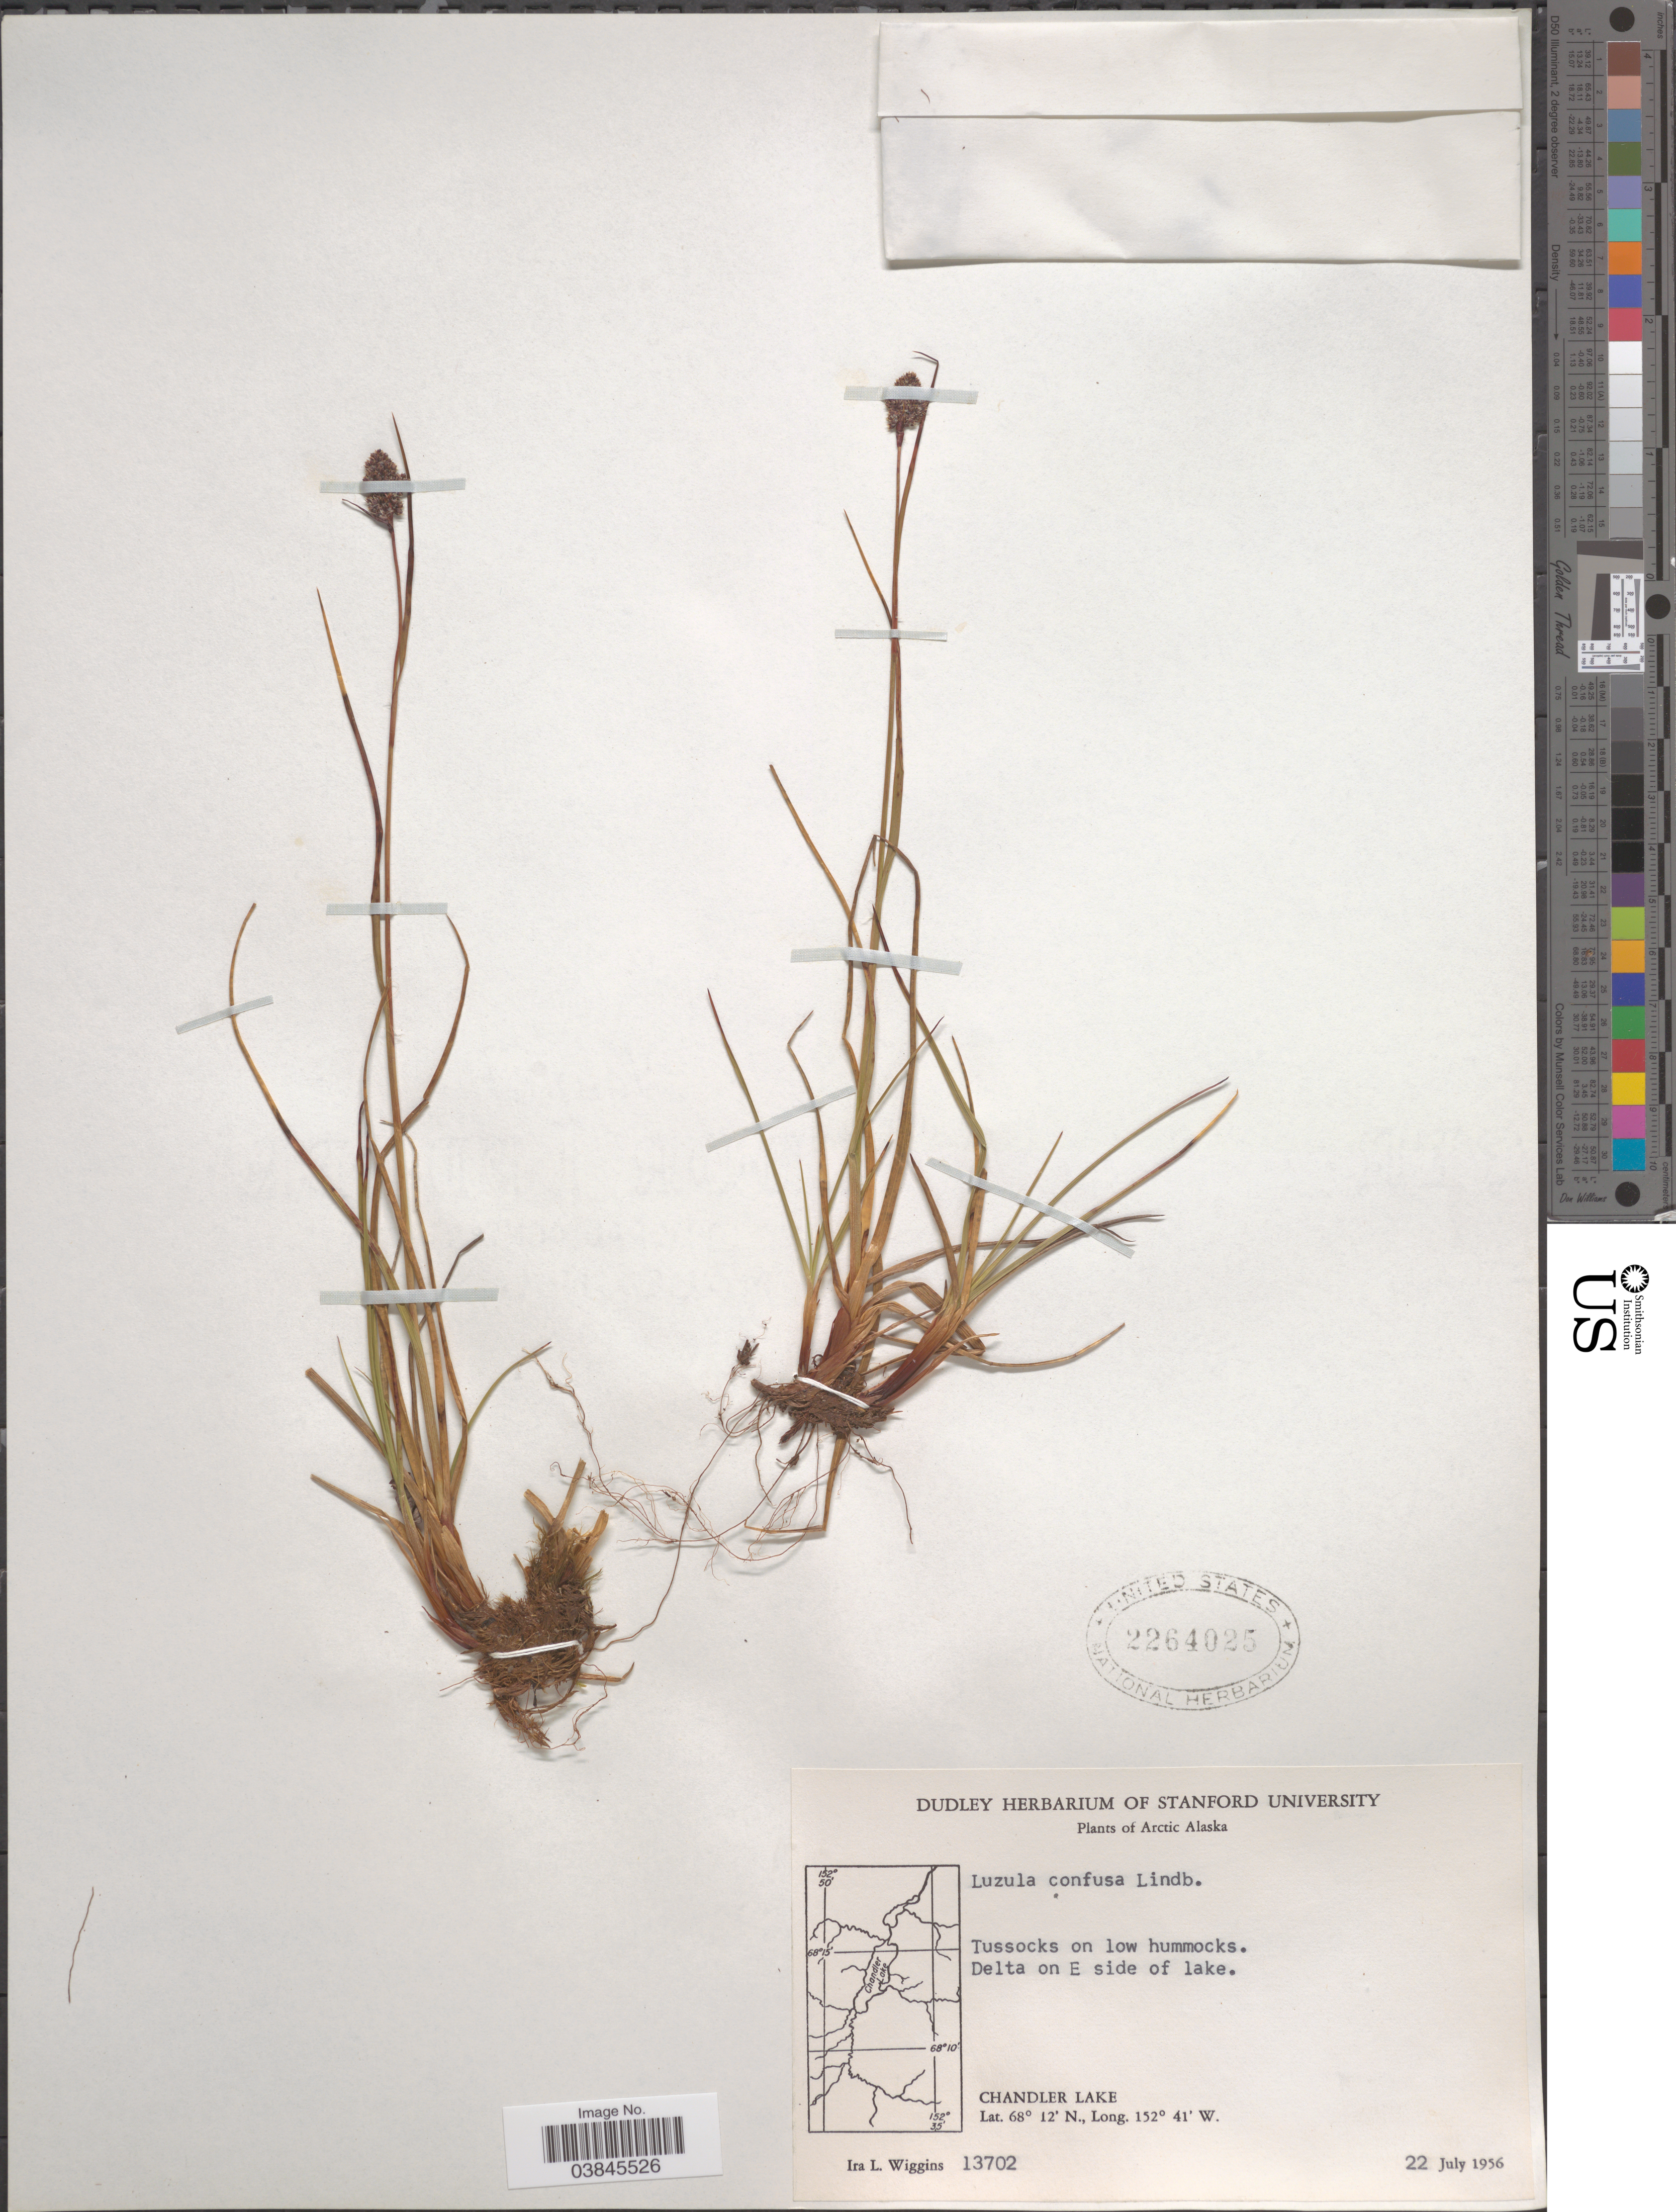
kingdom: Plantae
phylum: Tracheophyta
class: Liliopsida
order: Poales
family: Juncaceae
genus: Luzula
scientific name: Luzula confusa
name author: Lindeb.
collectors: I. L. Wiggins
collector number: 13702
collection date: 1956-07-22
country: United States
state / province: Alaska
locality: Arctic Alaska. Tussocks on low hummocks. Delta on E side of lake. Chandler Lake.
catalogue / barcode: US 2264025